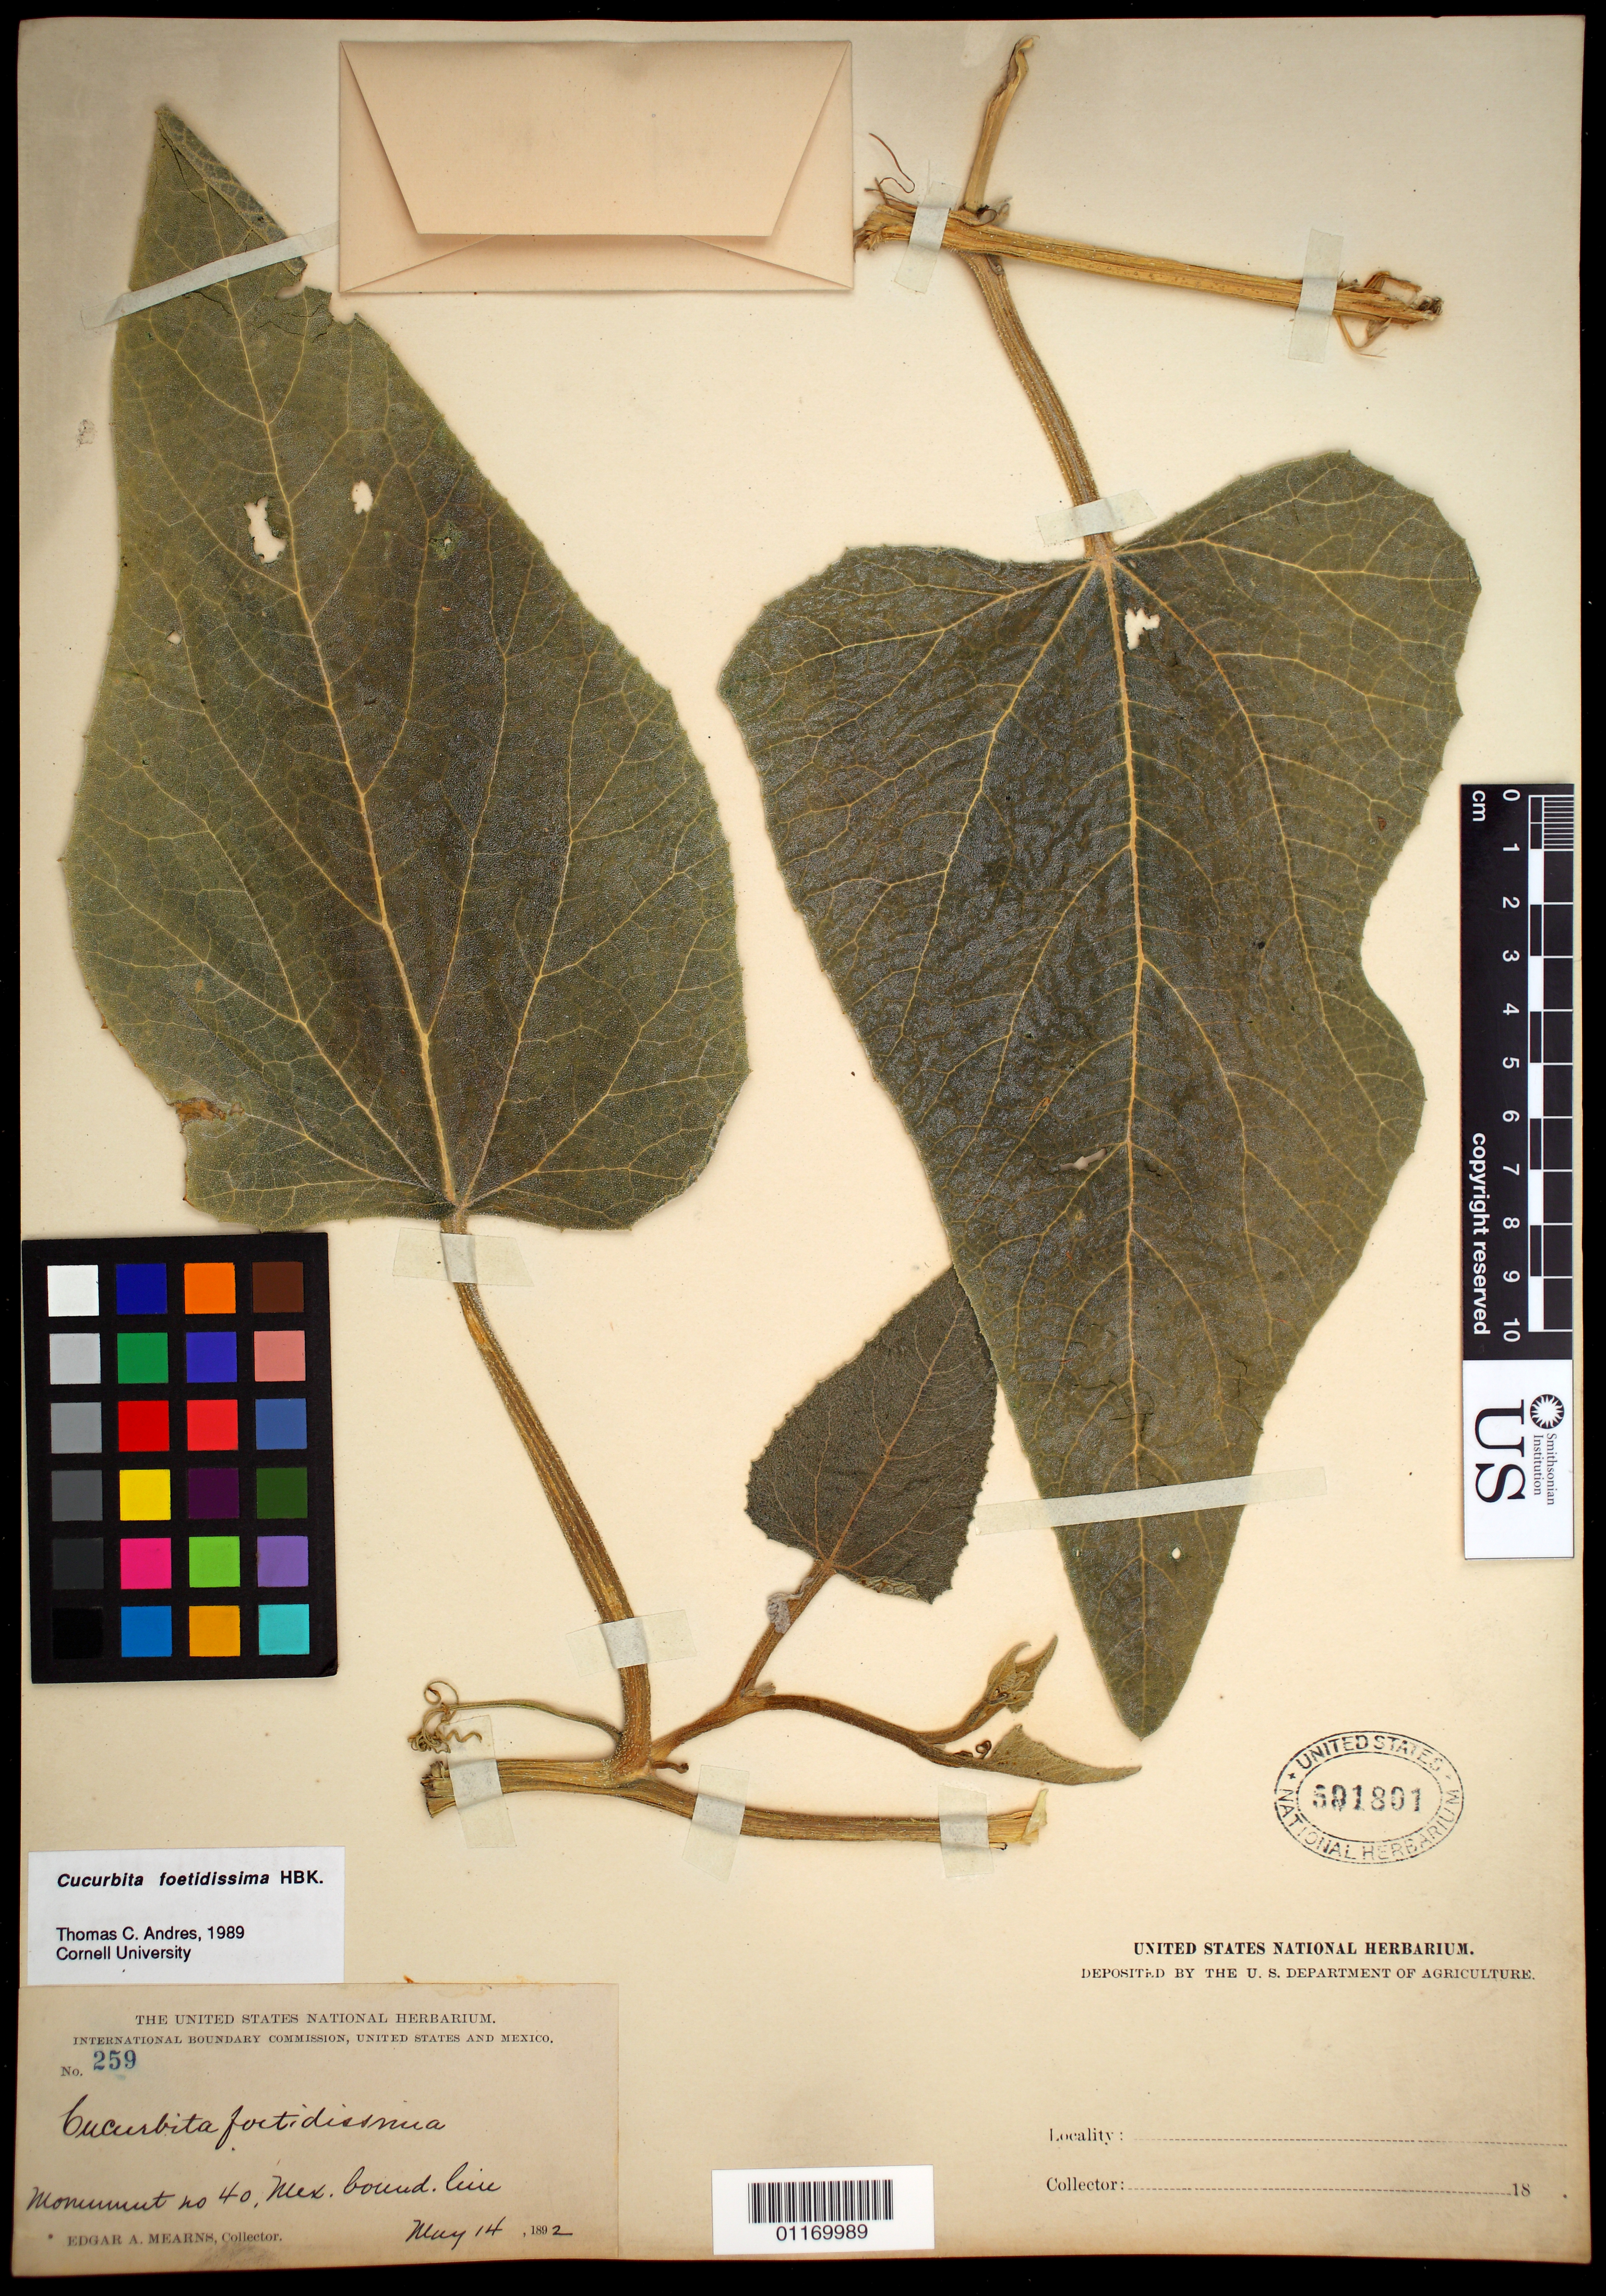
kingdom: Plantae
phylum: Tracheophyta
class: Magnoliopsida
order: Cucurbitales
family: Cucurbitaceae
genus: Cucurbita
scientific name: Cucurbita foetidissima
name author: Kunth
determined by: Anders., T.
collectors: E. A. Mearns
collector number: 259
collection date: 1892-05-14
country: United States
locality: Monument 44, Mex. bound. line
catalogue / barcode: US 591801